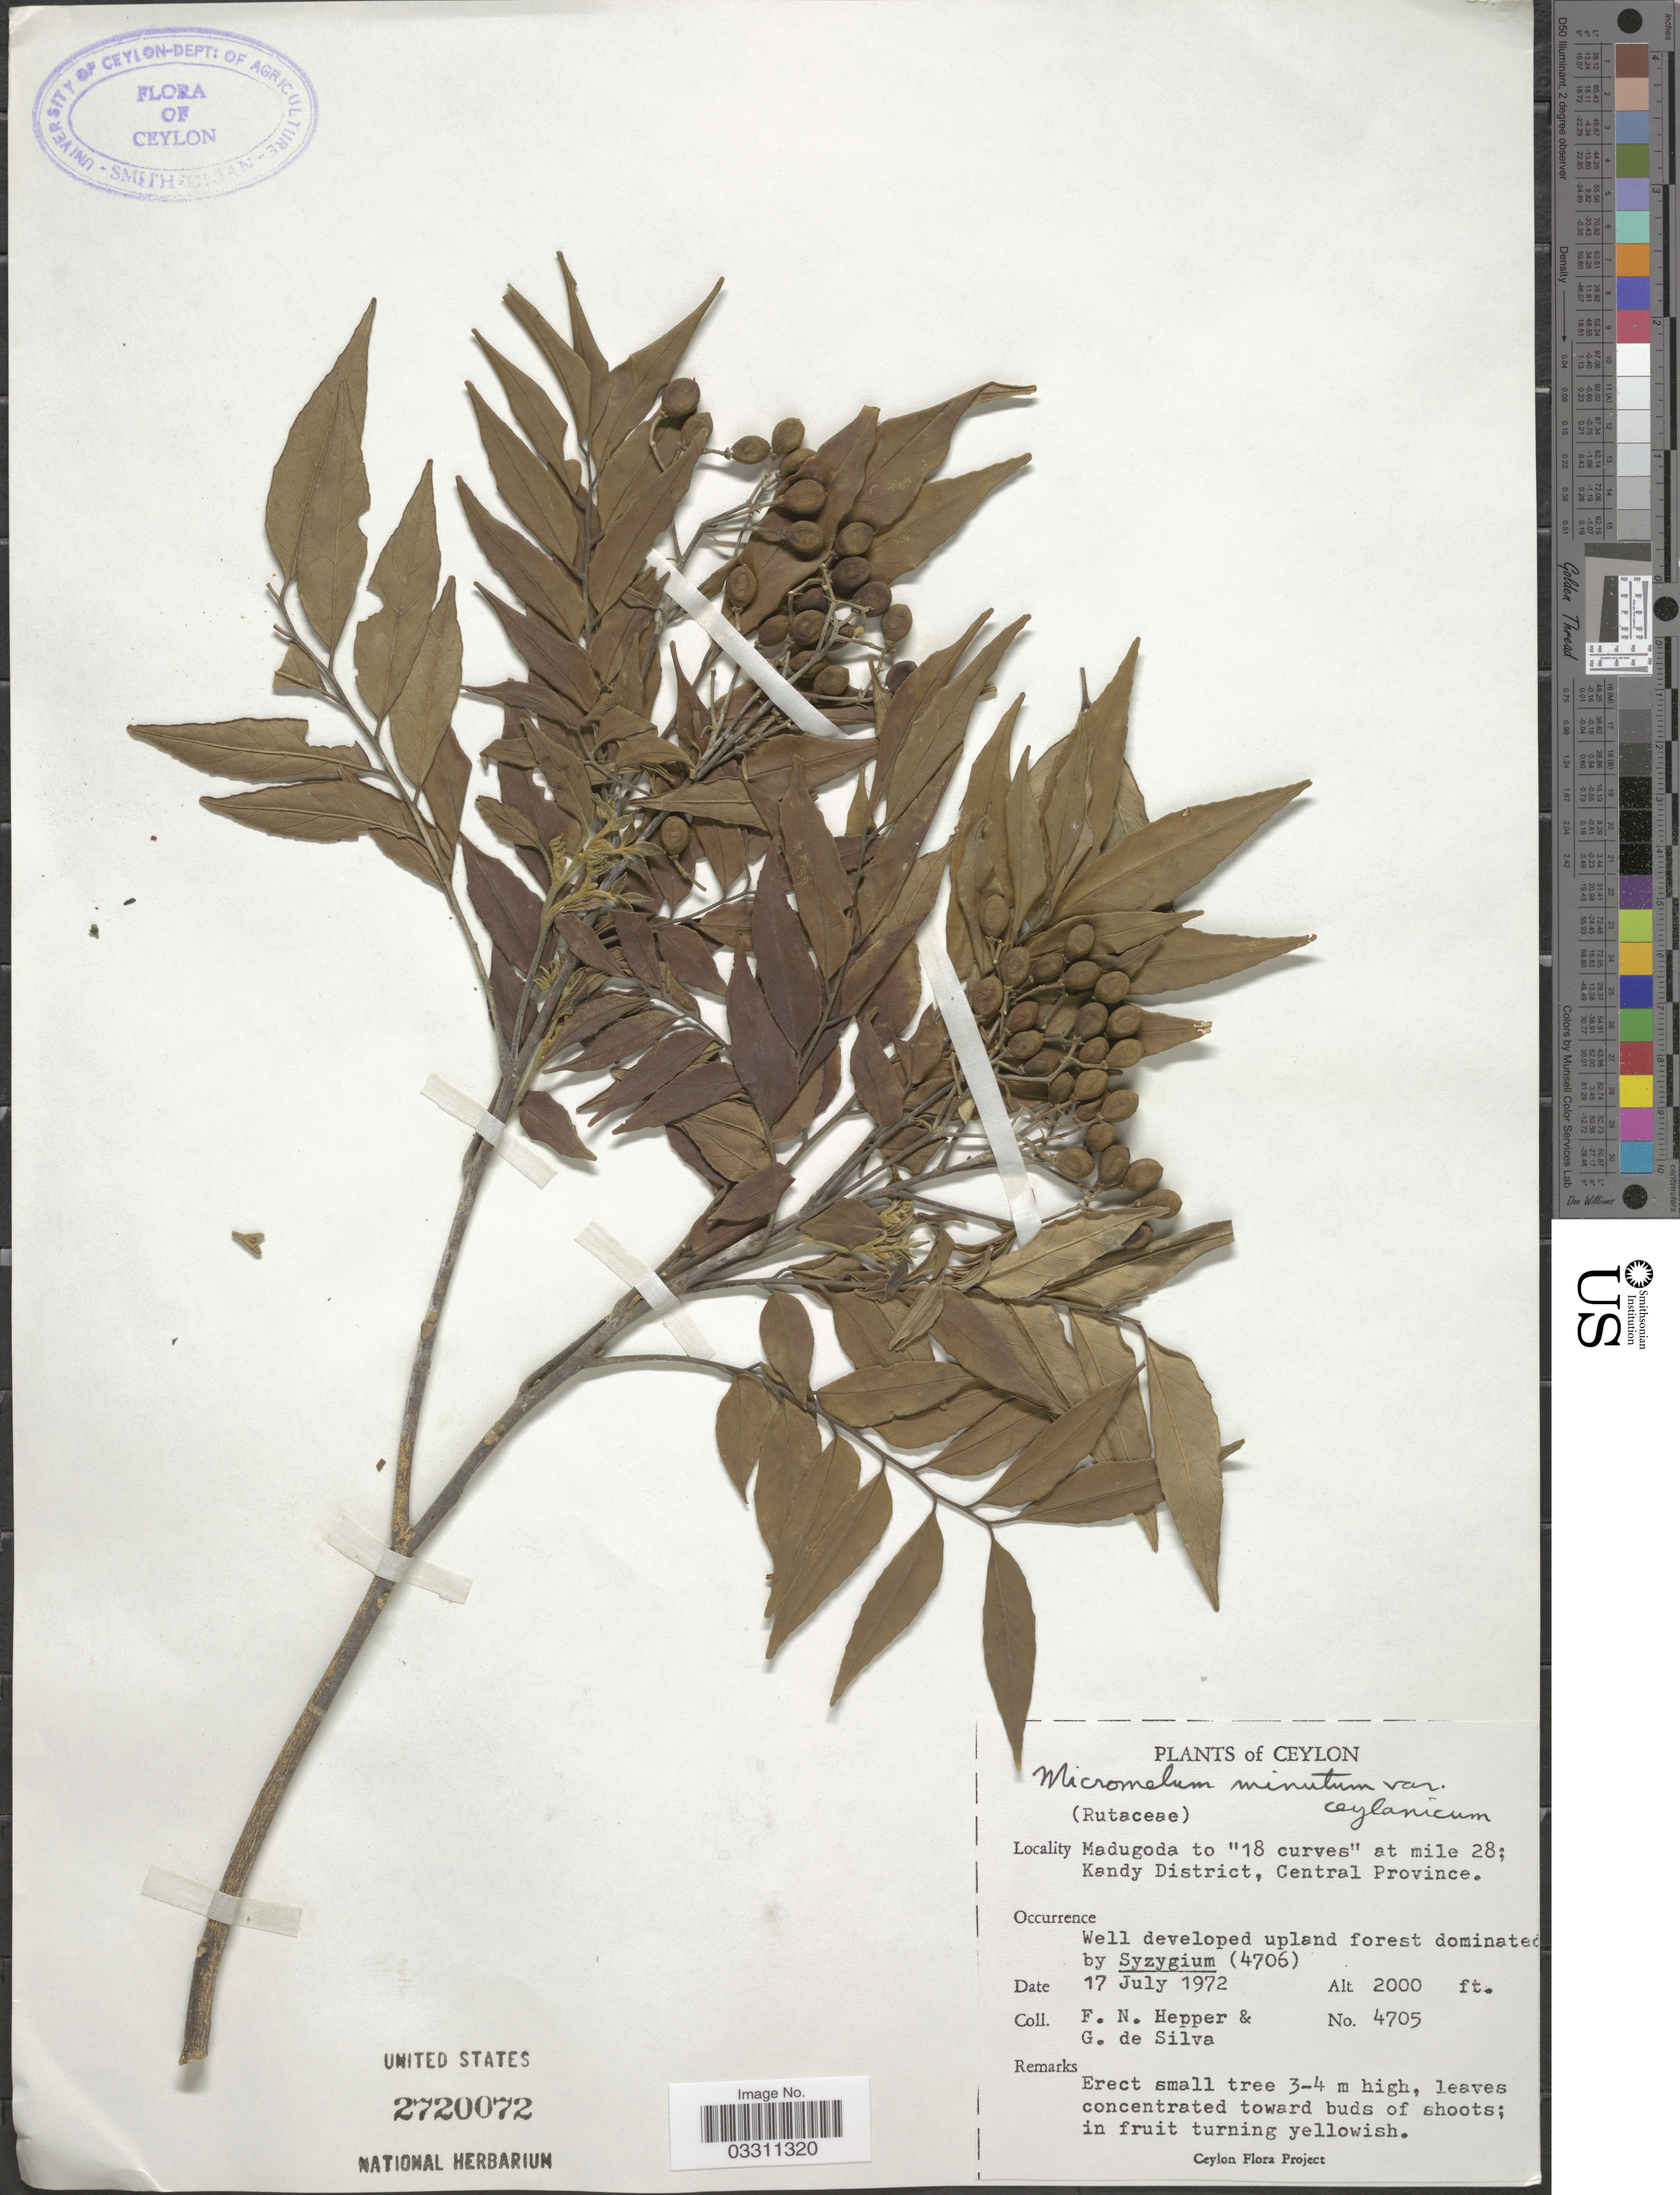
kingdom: Plantae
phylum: Tracheophyta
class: Magnoliopsida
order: Sapindales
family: Rutaceae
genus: Micromelum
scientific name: Micromelum minutum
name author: (G. Forst.) Wight & Arn.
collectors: F. Hepper & G. De Silva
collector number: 4705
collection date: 1972-07-17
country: Sri Lanka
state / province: Central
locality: Ceylon. Madugoda to "18 curves" at mile 28; Kandy District.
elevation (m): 610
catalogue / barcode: US 2720072